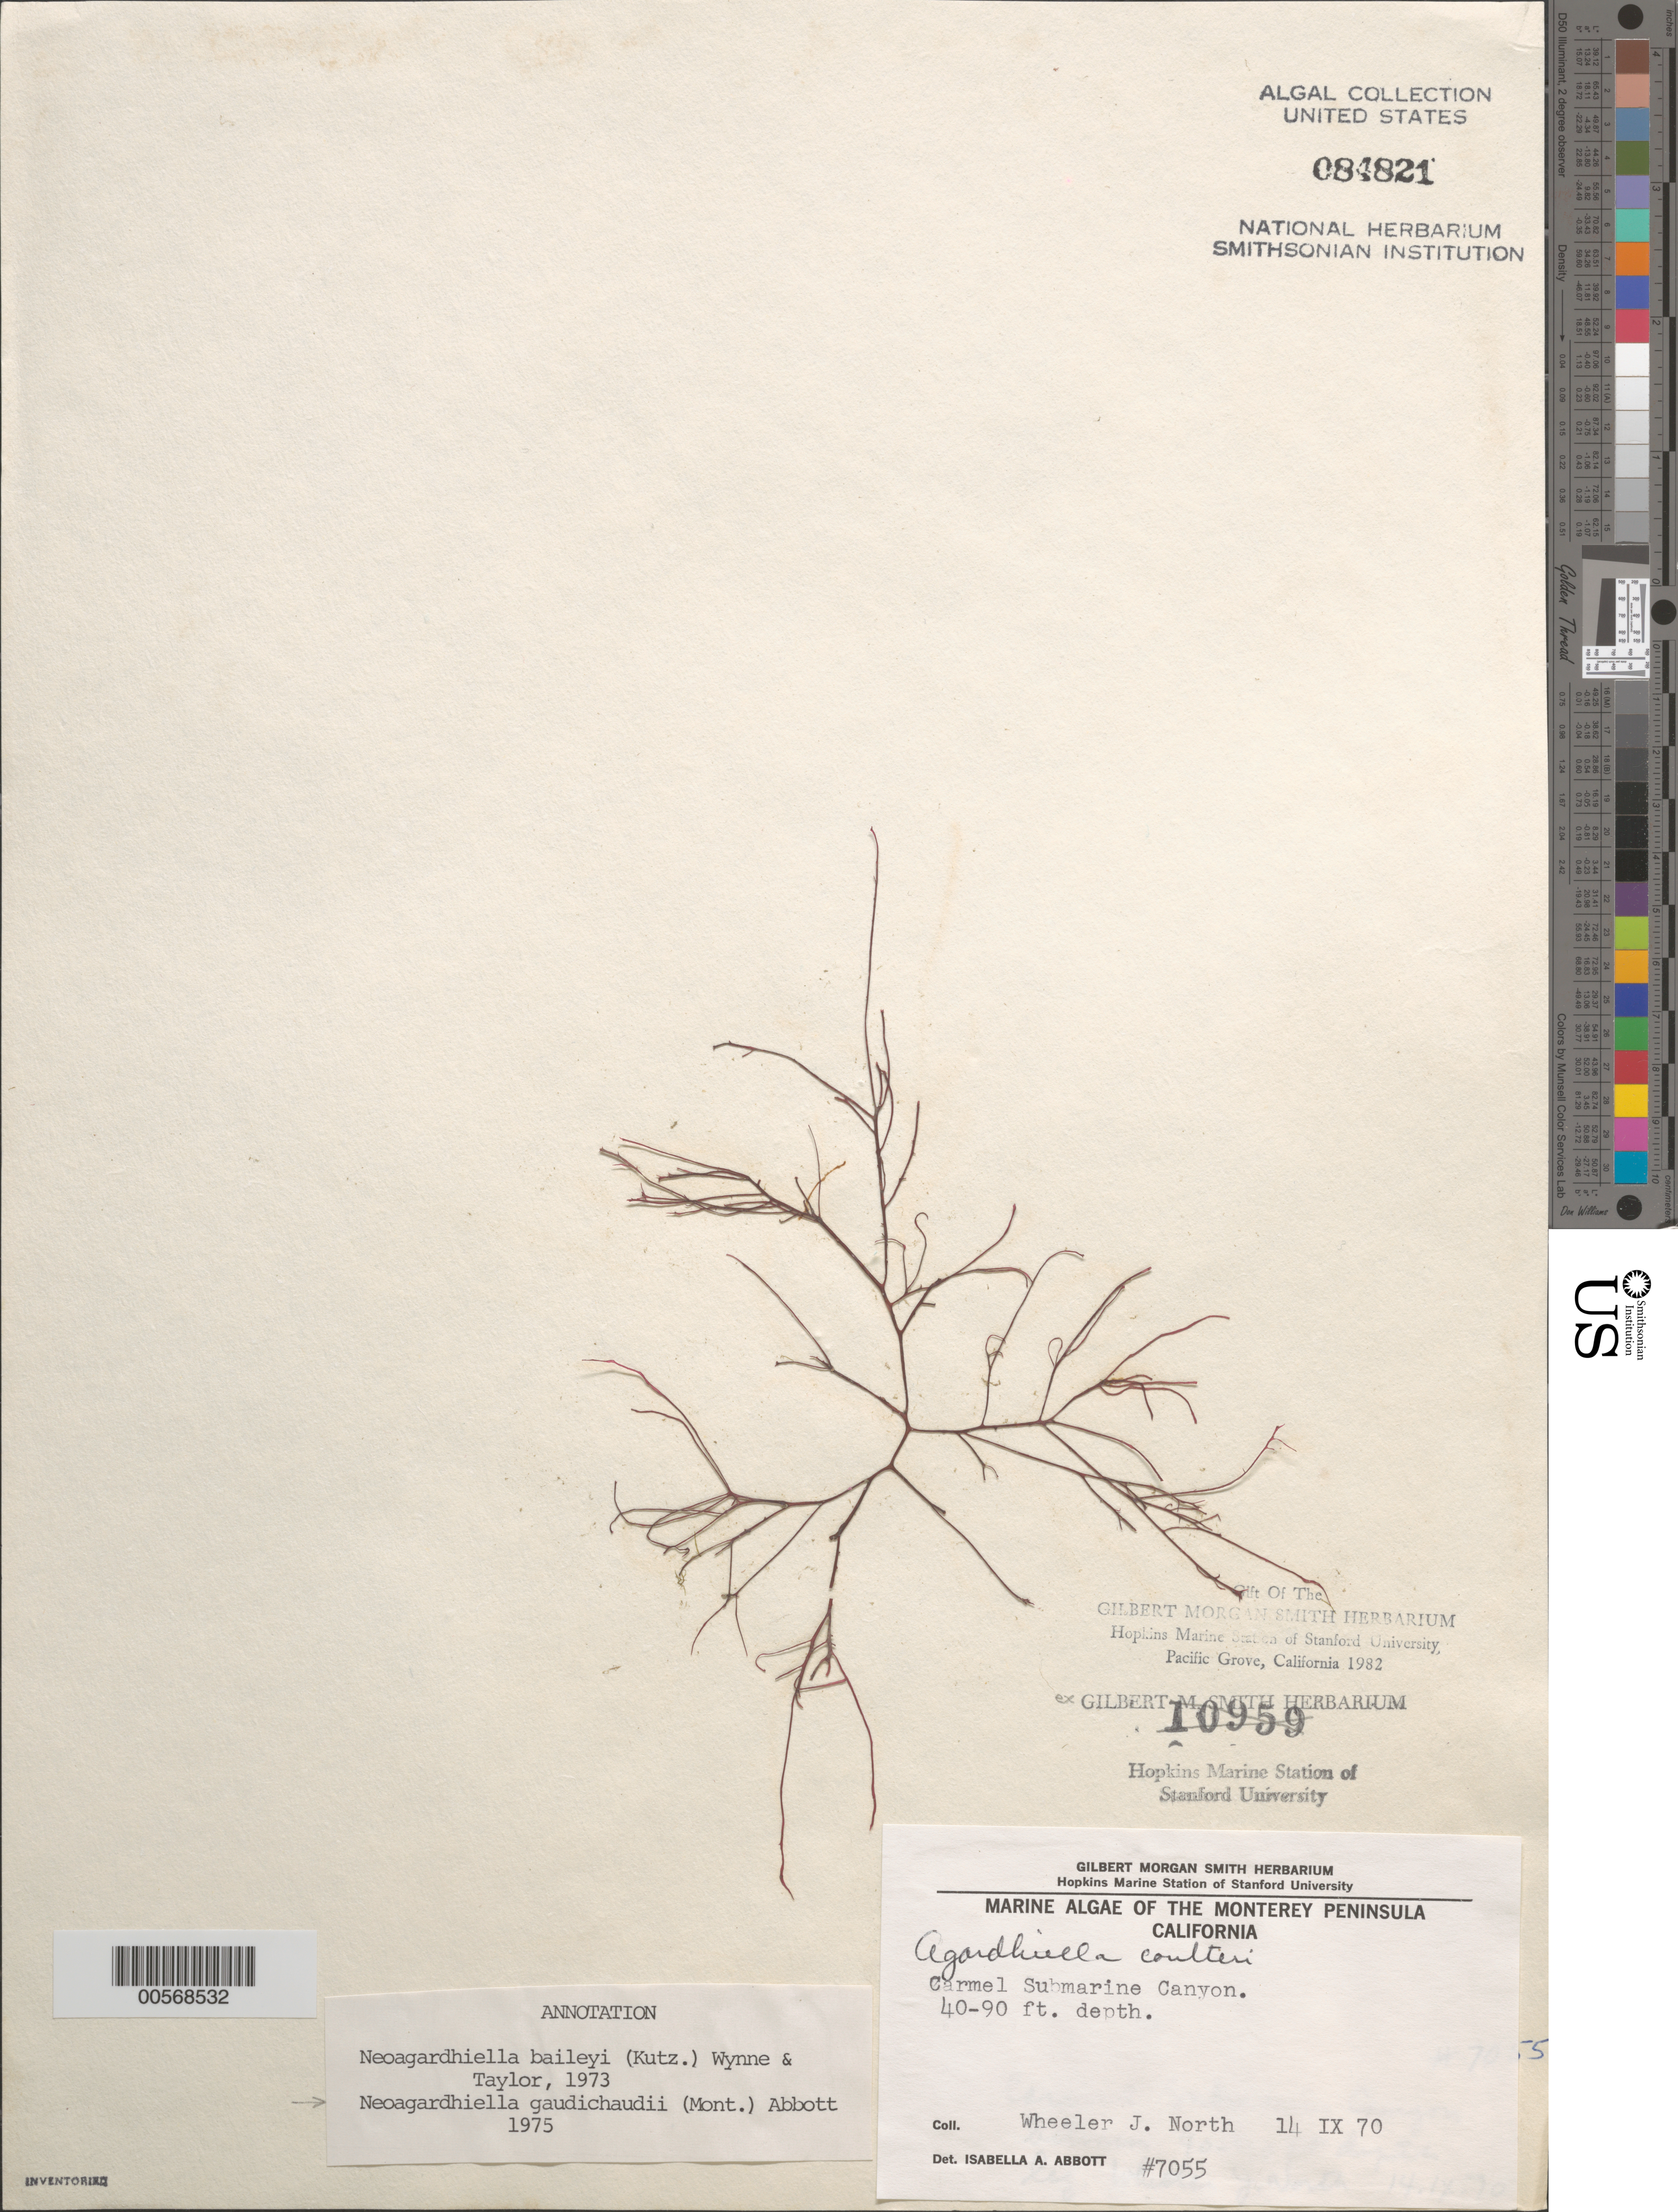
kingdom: Plantae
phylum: Rhodophyta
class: Florideophyceae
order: Gigartinales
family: Solieriaceae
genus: Sarcodiotheca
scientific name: Sarcodiotheca gaudichaudii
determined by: Algae name updating Project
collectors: W. North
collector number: IAA 7055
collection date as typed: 14 Sep 1970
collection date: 1970-09-14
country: United States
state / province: California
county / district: Monterey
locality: Carmel Submarine Canyon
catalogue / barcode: US 84821